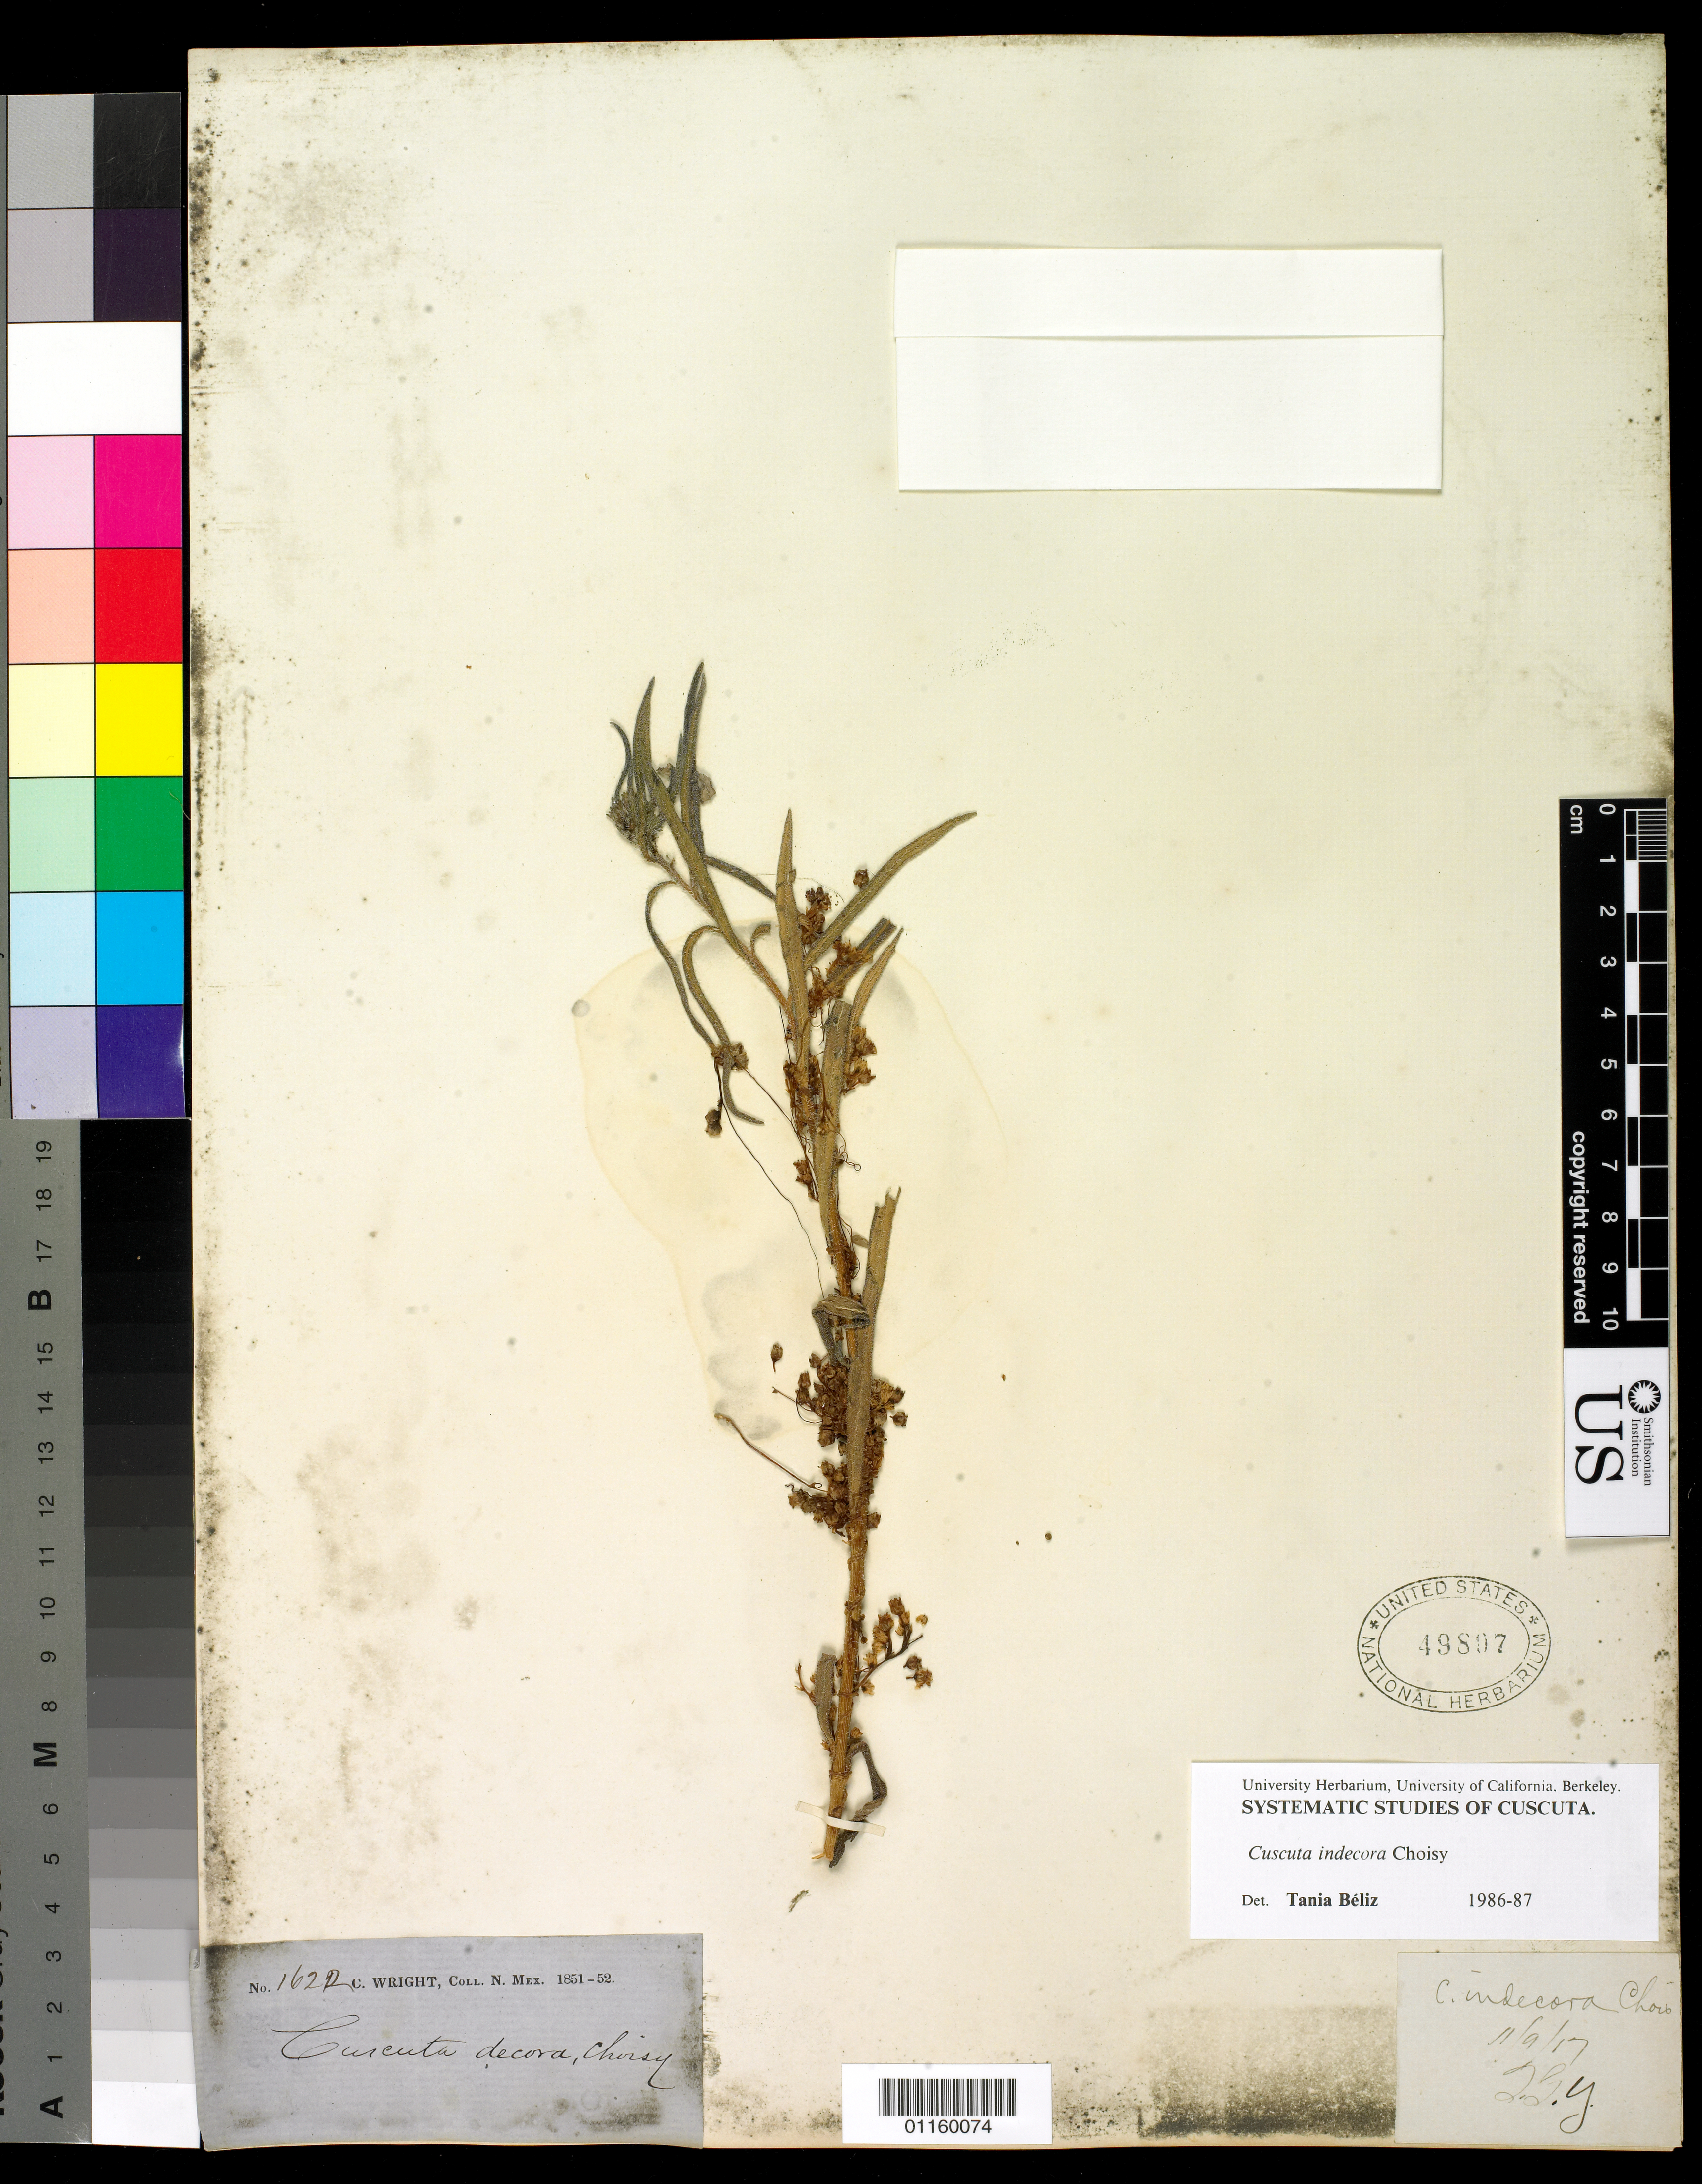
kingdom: Plantae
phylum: Tracheophyta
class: Magnoliopsida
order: Solanales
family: Convolvulaceae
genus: Cuscuta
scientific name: Cuscuta indecora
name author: Choisy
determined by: Béliz, T.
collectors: C. Wright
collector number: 1622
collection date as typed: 1851 to -- --- 1852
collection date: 1851/1852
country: United States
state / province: New Mexico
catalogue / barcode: US 49807